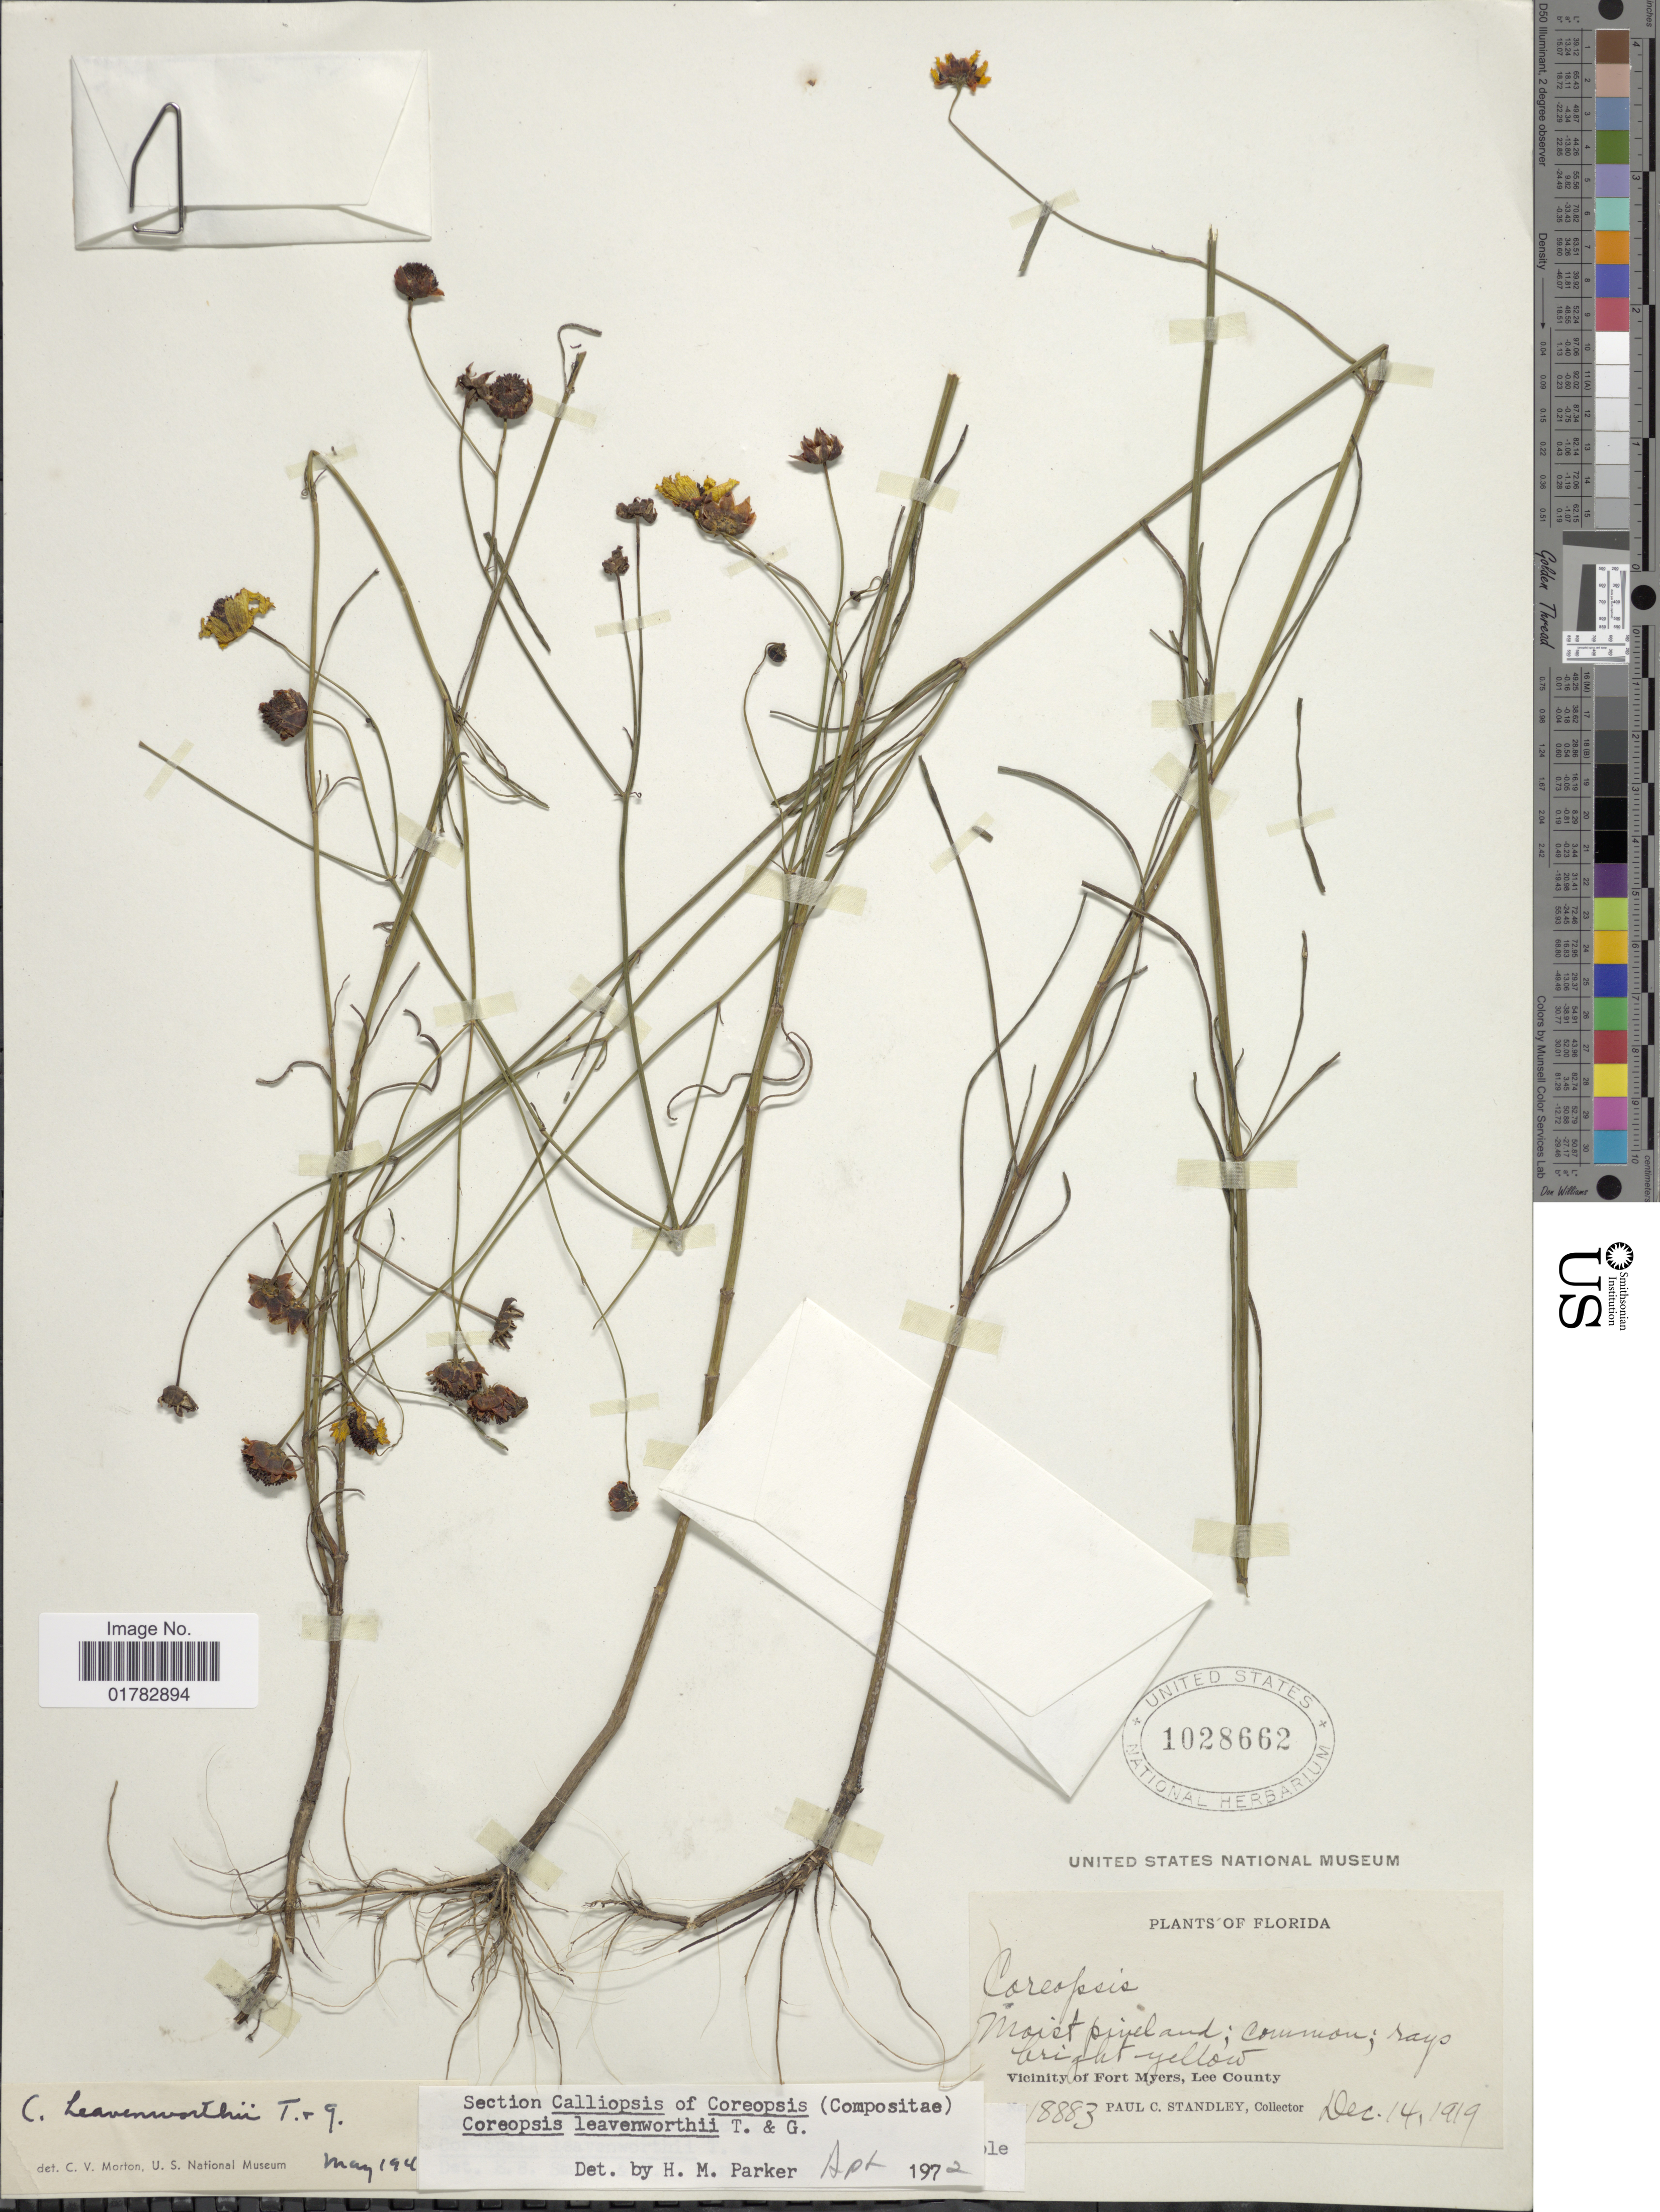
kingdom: Plantae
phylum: Tracheophyta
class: Magnoliopsida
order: Asterales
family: Asteraceae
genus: Coreopsis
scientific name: Coreopsis leavenworthii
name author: Torr. & A. Gray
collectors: P. C. Standley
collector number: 18883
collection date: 1919-12-14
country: United States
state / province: Florida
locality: Moist pineland, Vicinity of Fort Myers, Lee County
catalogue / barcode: US 1028662